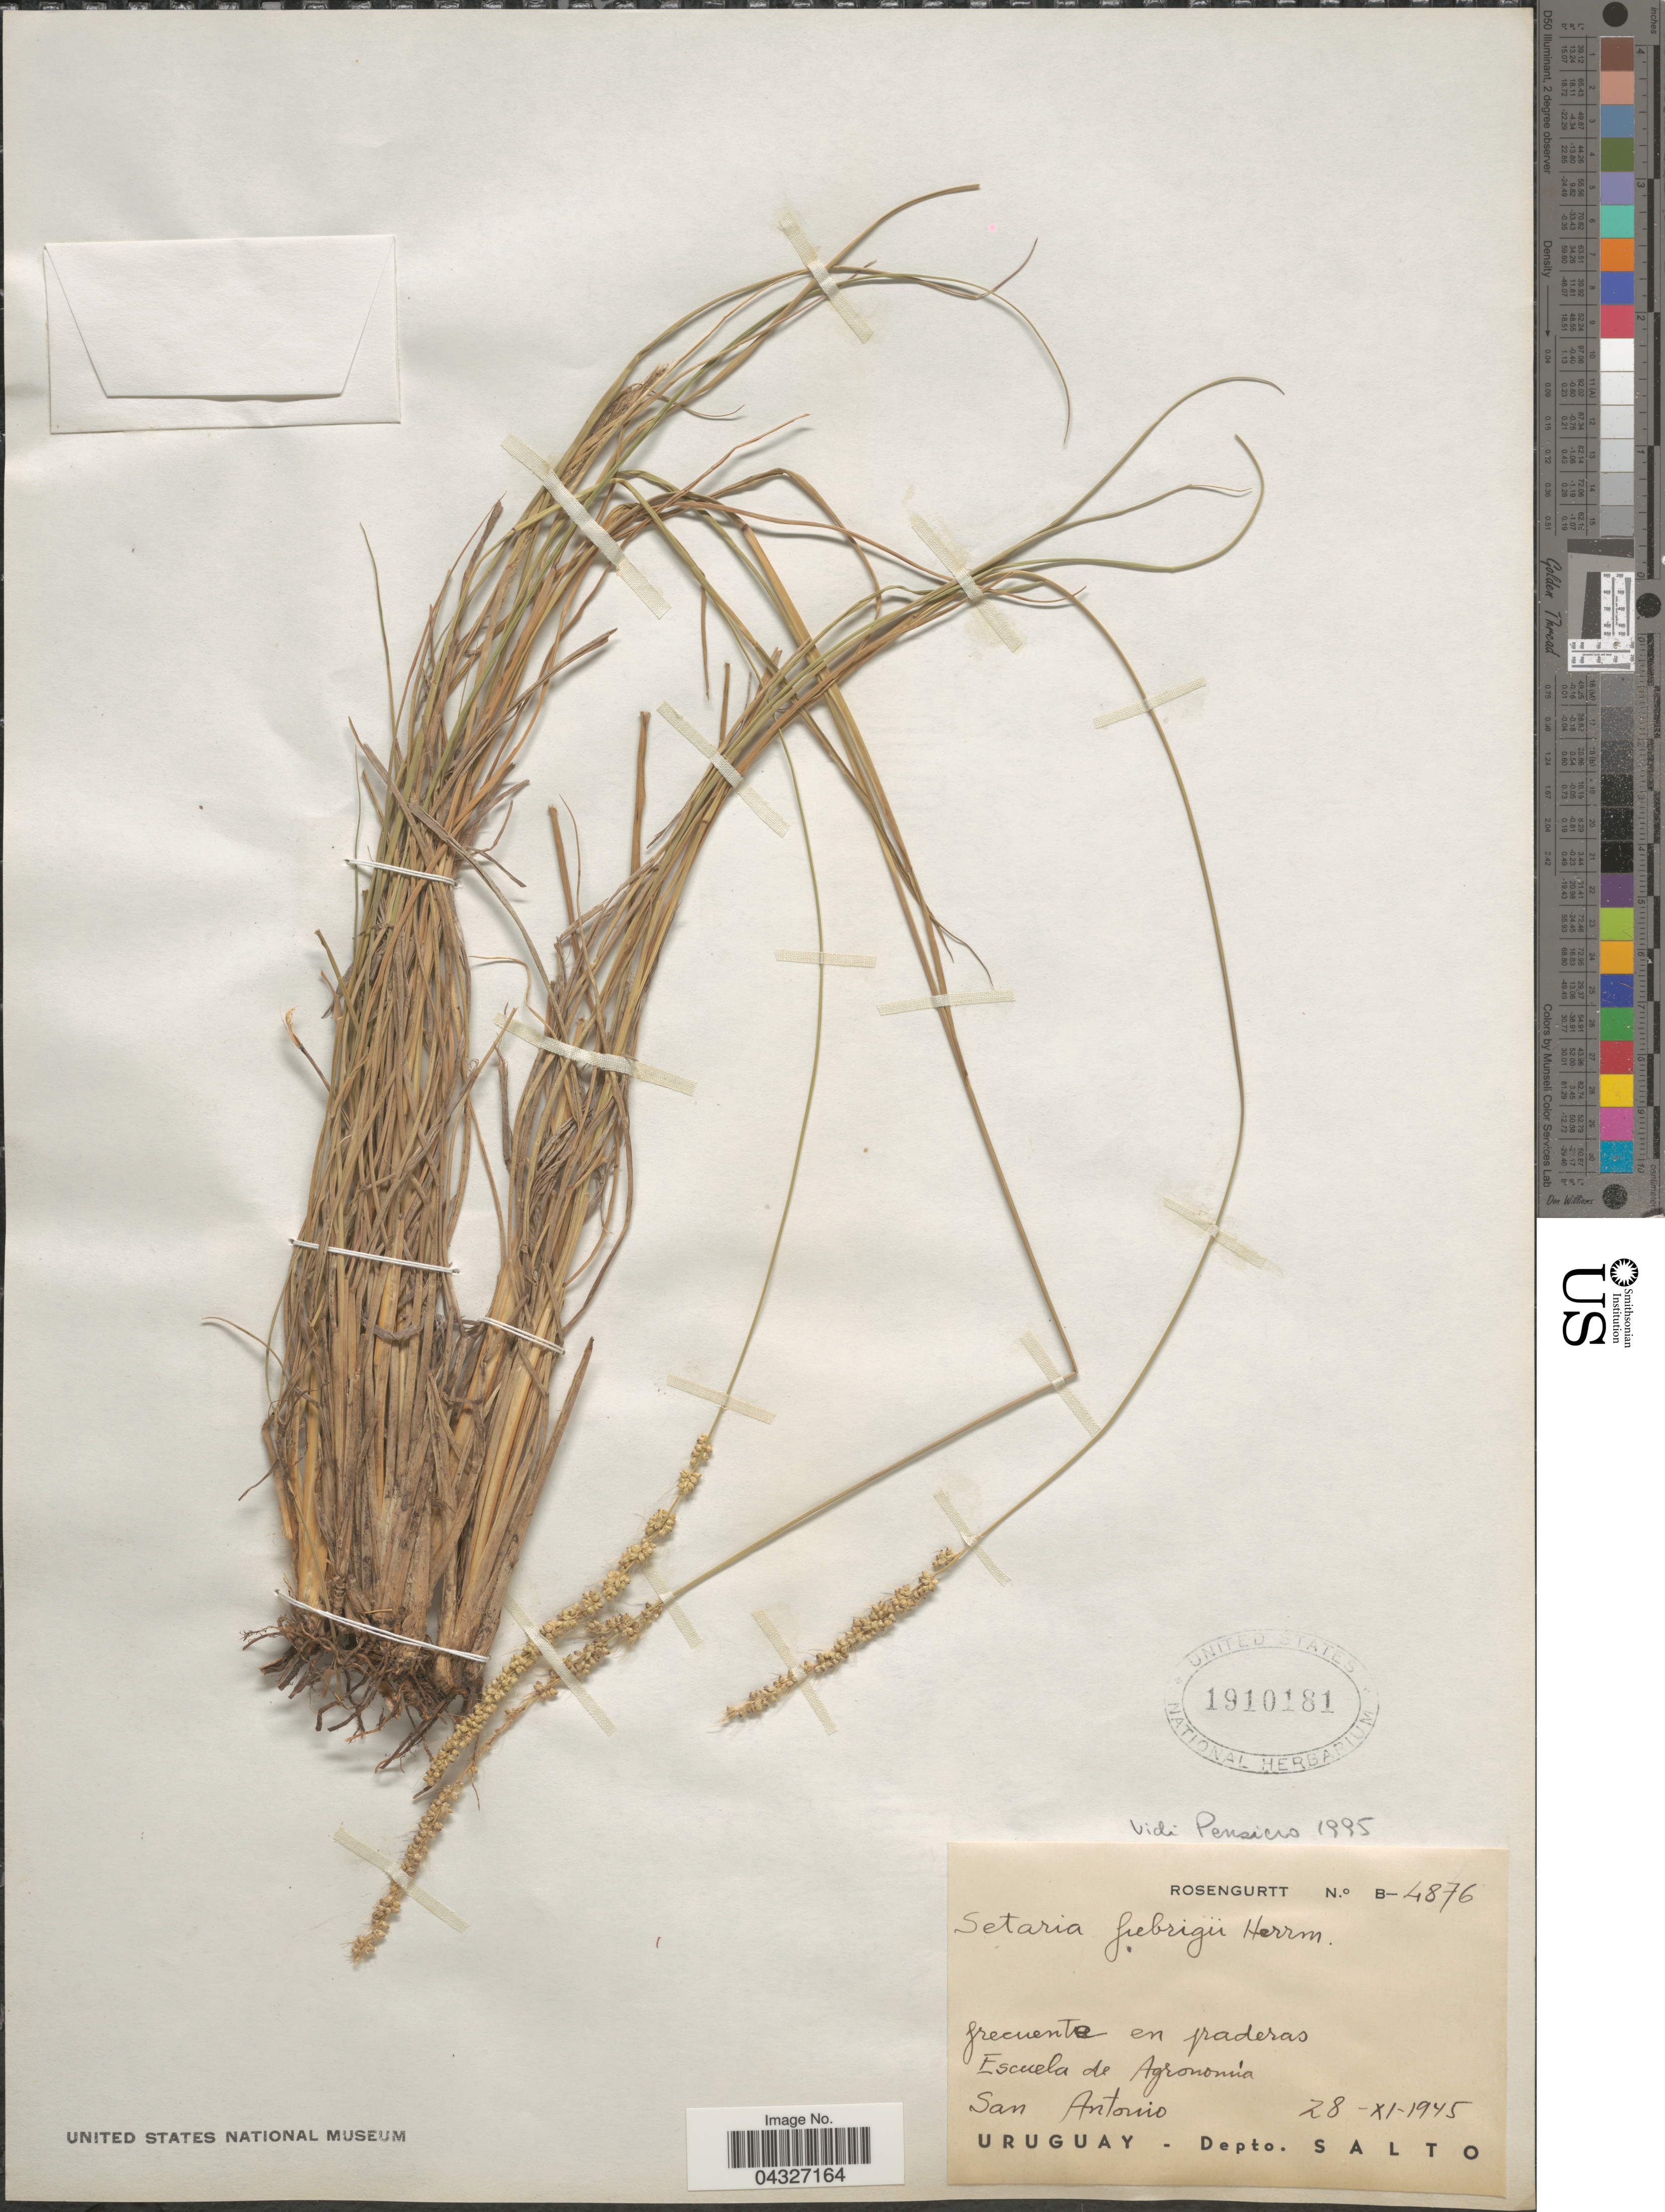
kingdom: Plantae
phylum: Tracheophyta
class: Liliopsida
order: Poales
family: Poaceae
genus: Setaria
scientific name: Setaria fiebrigii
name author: R.A.W. Herrm.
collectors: Rosengurtt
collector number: B-4876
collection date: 1945-11-28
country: Uruguay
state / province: Salto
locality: Escuela de Agronomía. San Antonio. Depto. Salto.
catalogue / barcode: US 1910181